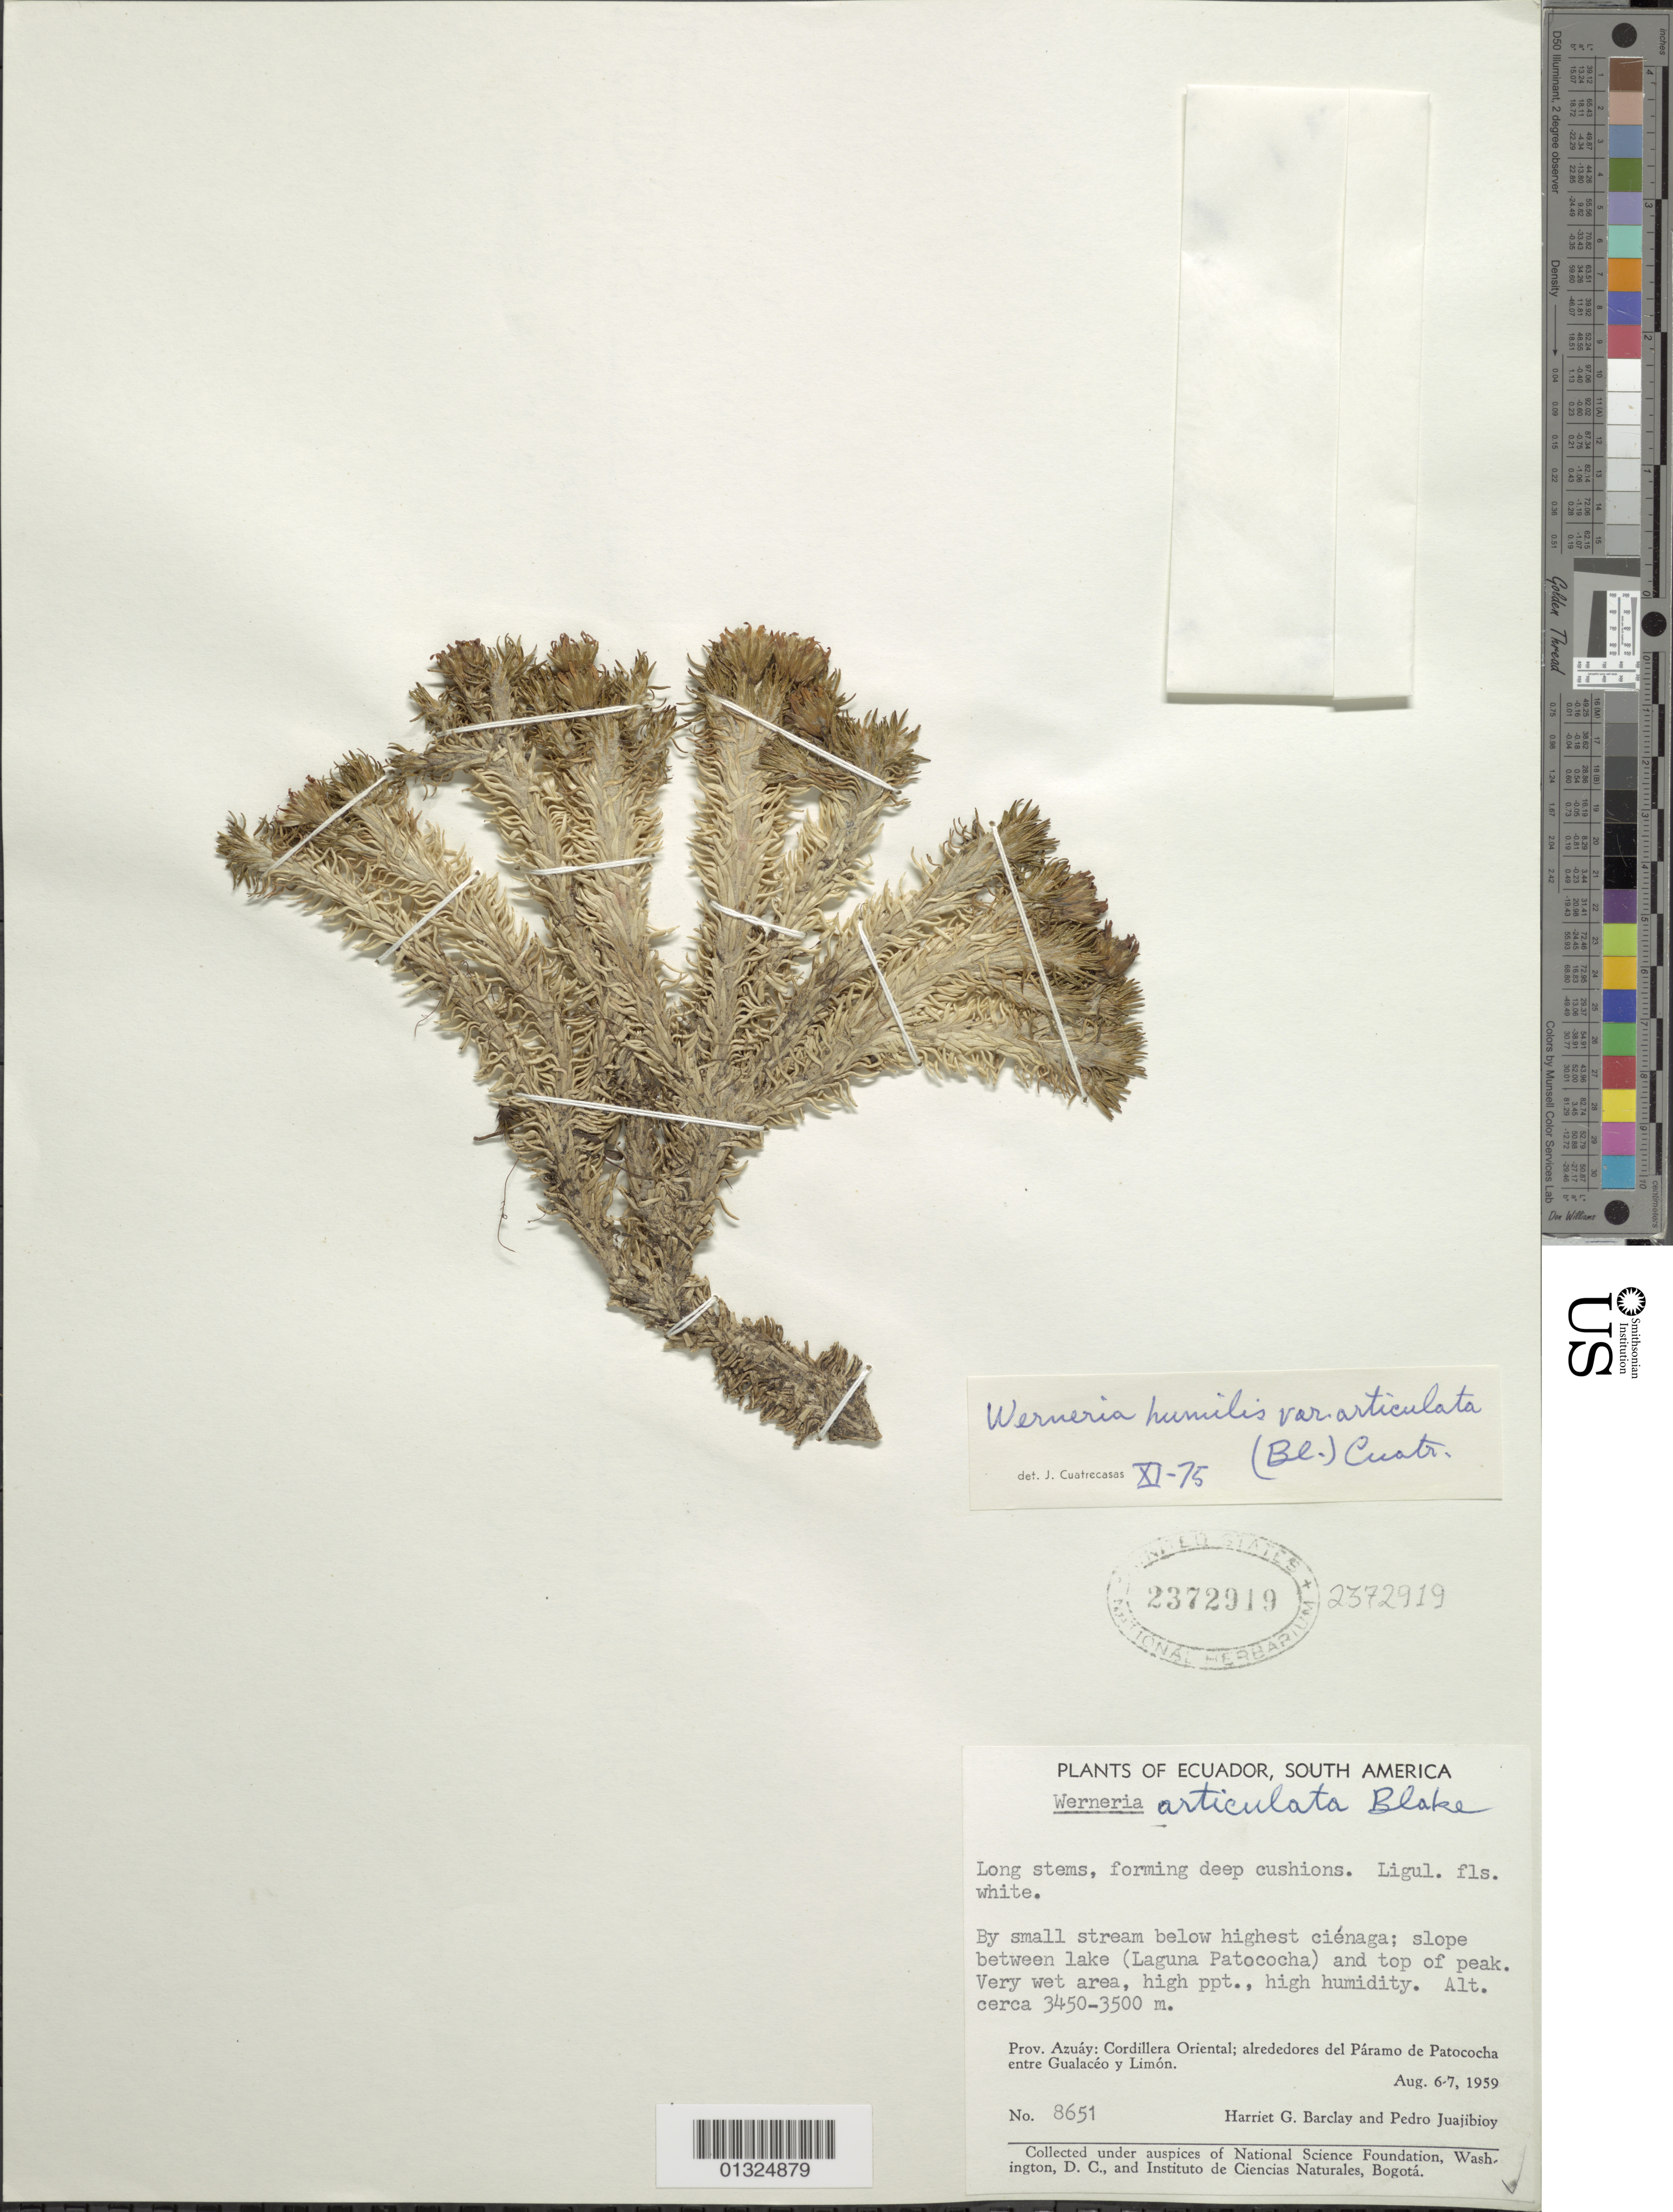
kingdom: Plantae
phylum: Tracheophyta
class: Magnoliopsida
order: Asterales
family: Asteraceae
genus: Xenophyllum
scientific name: Xenophyllum humile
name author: (Kunth) V.A. Funk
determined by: Funk, Vicki A., (BOT), Smithsonian Institution - National Museum of Natural History (UNITED STATES)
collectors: H. G. Barclay & P. Juajibioy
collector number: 8651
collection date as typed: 6 August 1959 to 7 August 1959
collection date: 1959-08-06/1959-08-07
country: Ecuador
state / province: Azuay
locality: Cordillera Oriental, alrededores del paramo de Patococha, entre Gualacéo y Limon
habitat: By small stream below highest cienaga; slope between lake (Laguna Patococha) and top of peak. Very wet area, high ppt., high humidity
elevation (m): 3450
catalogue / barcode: US 2372919